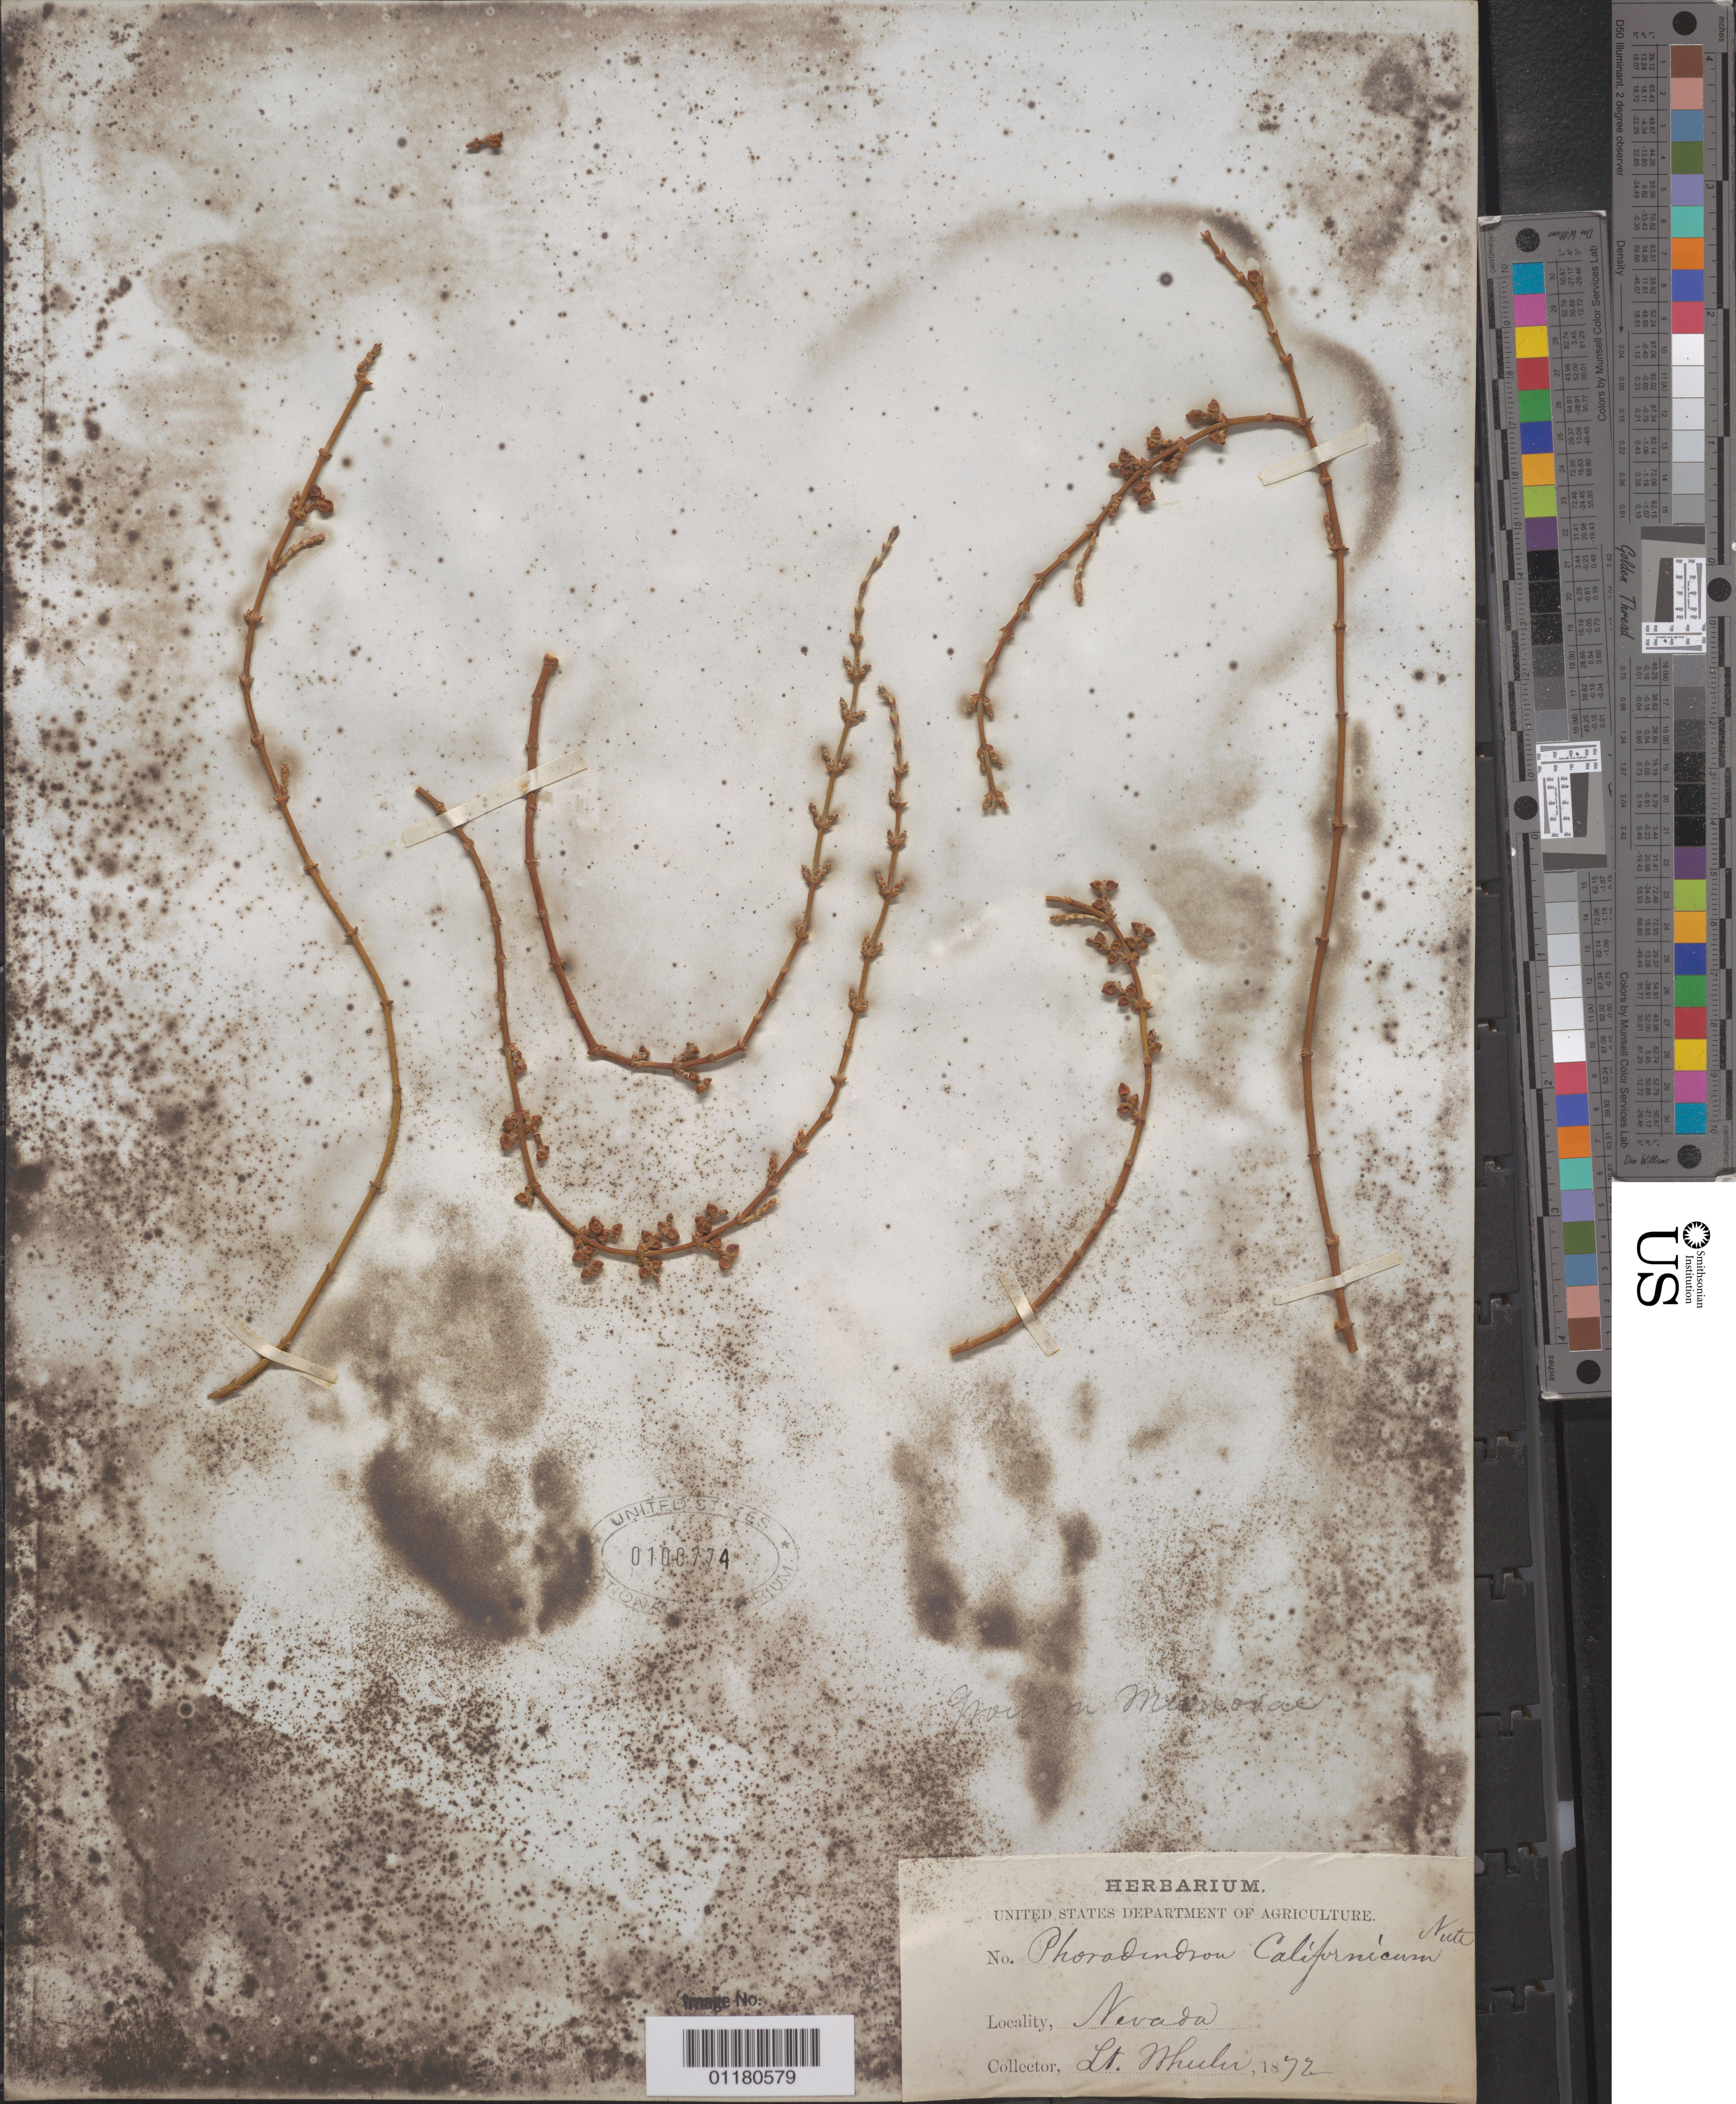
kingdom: Plantae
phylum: Tracheophyta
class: Magnoliopsida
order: Santalales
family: Viscaceae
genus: Phoradendron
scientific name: Phoradendron californicum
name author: Nutt.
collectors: -- Wheeler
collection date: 1872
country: United States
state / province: Nevada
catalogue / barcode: US 100774